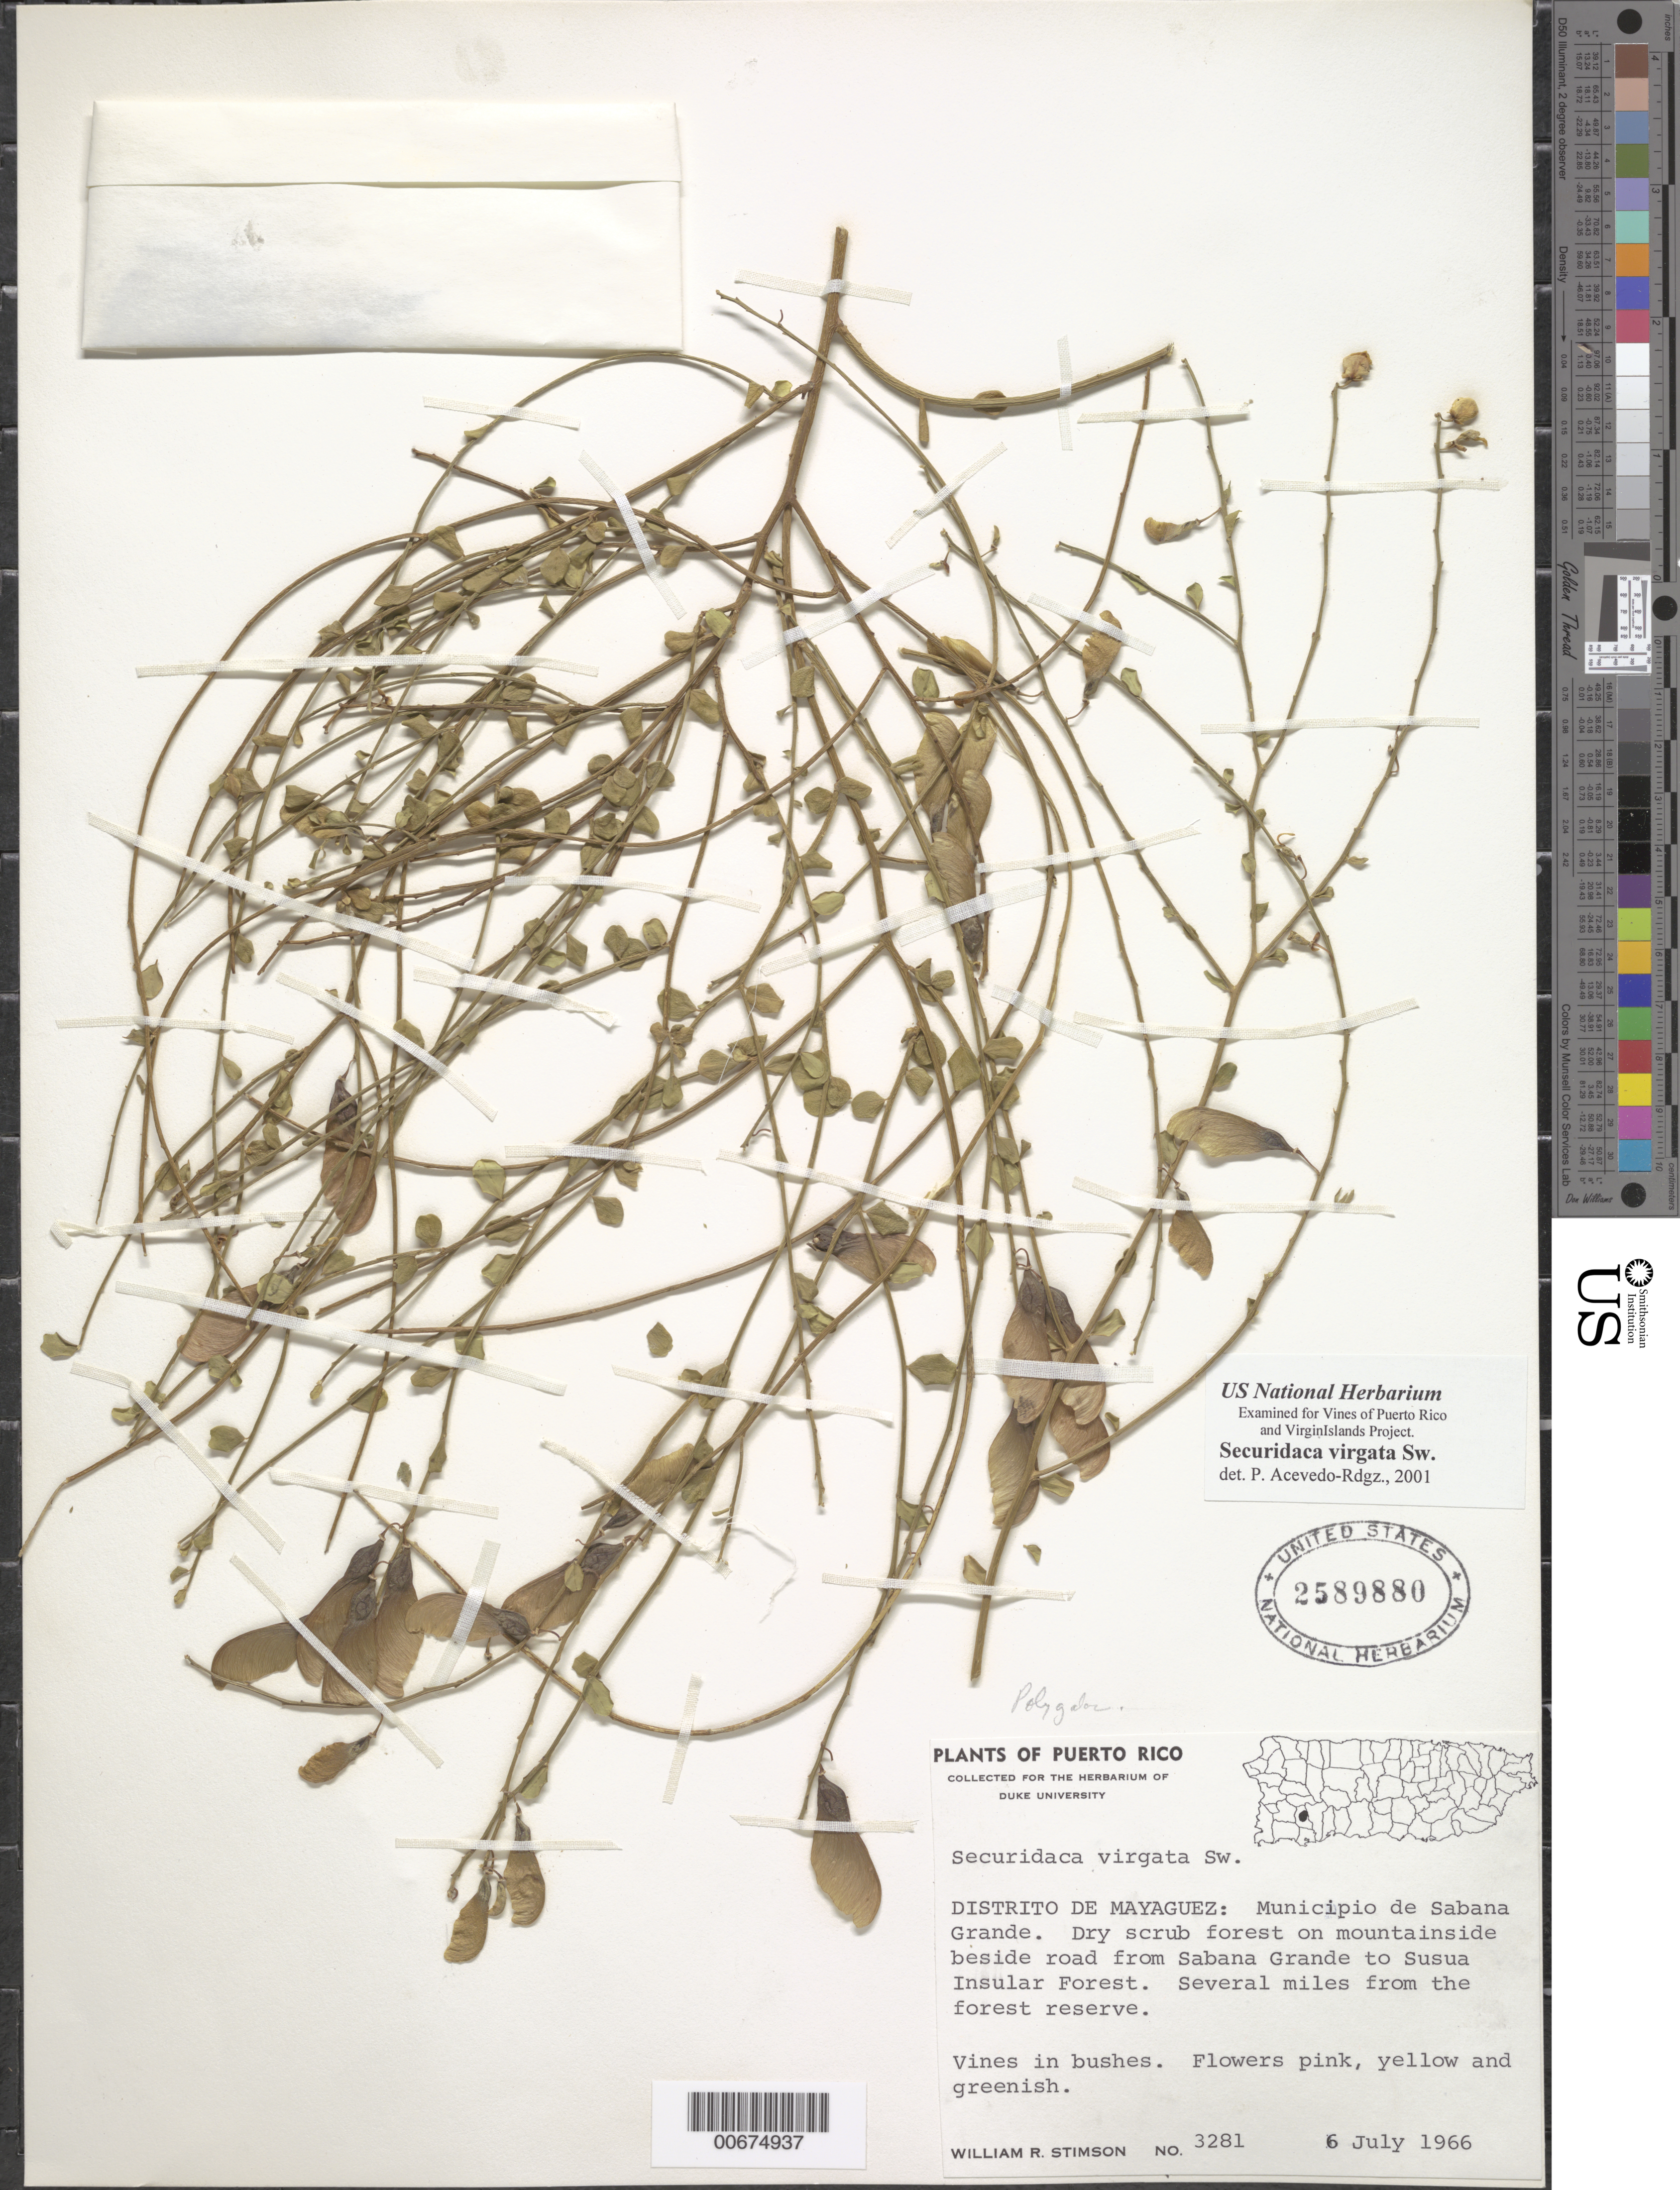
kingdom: Plantae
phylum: Tracheophyta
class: Magnoliopsida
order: Fabales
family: Polygalaceae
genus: Securidaca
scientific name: Securidaca virgata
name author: Sw.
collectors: W. R. Stimson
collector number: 3281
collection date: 1966-07-06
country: Puerto Rico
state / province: Mayagüez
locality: Distrito de Mayaguez: Municipio de Sabana Grande. Dry scrub forest on mountainside beside road from Sabana Grande to Susua Insular Forest.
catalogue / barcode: US 2589880